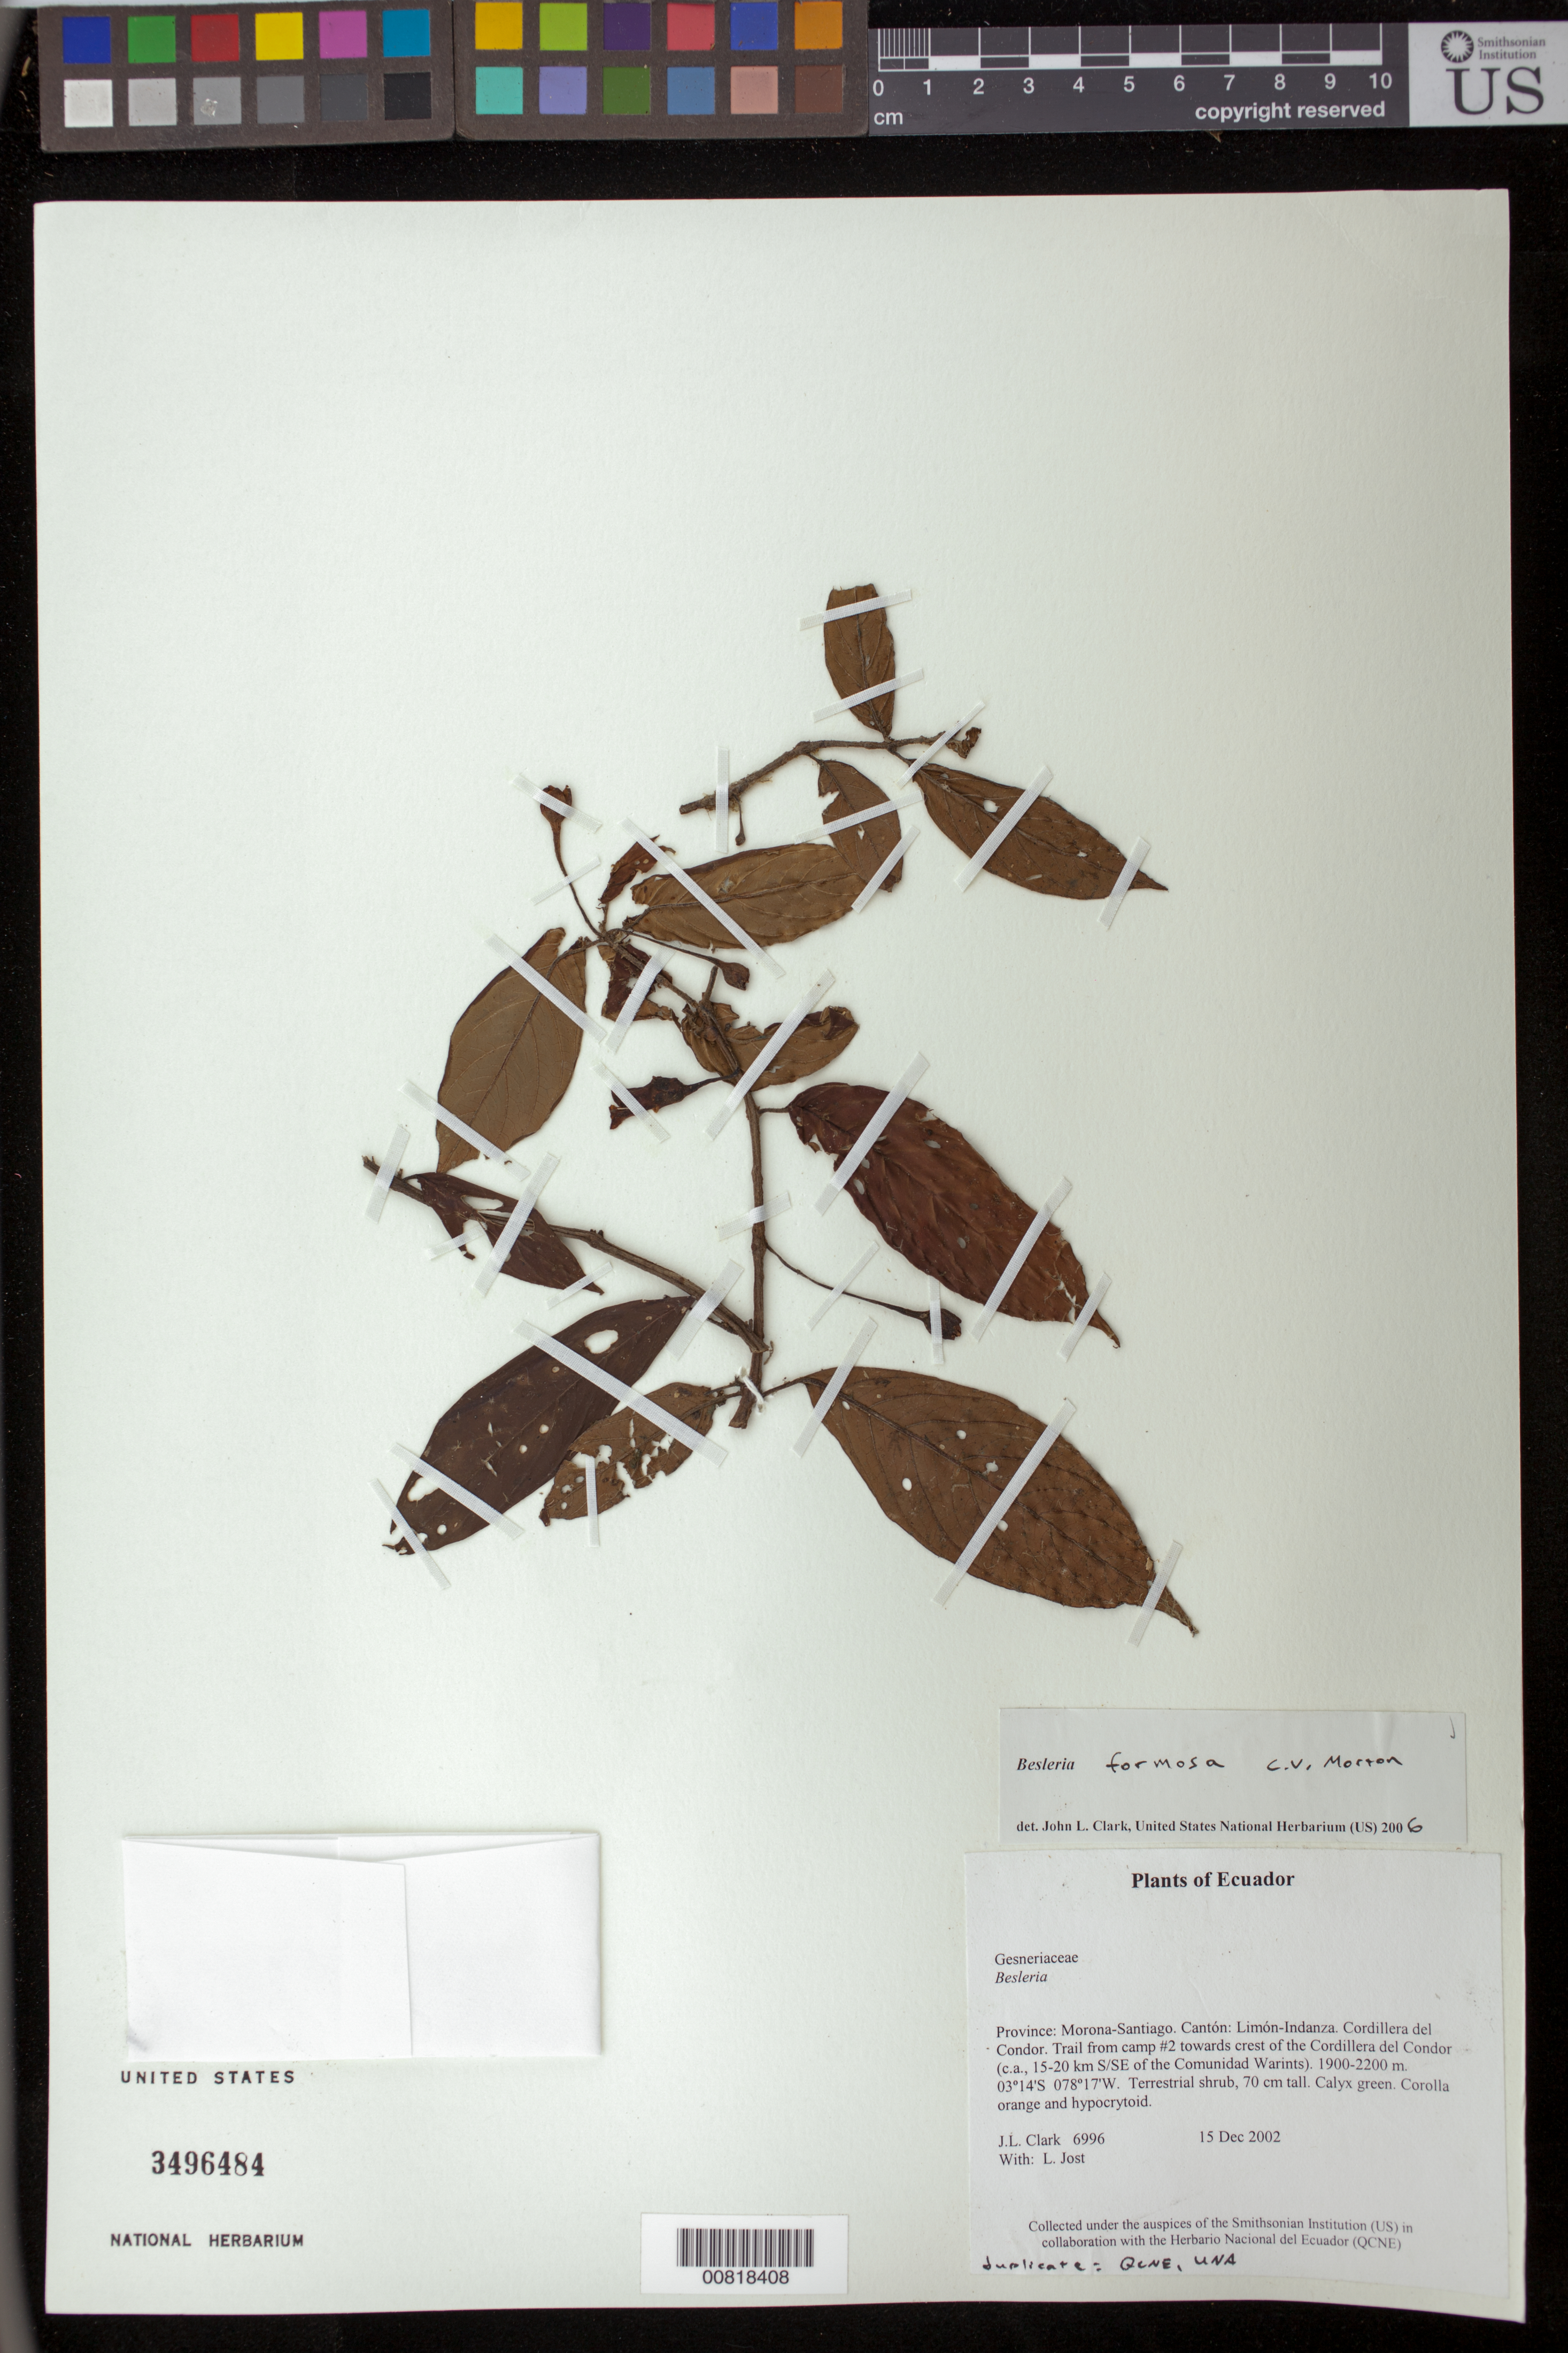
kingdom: Plantae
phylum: Tracheophyta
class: Magnoliopsida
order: Lamiales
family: Gesneriaceae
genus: Besleria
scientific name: Besleria amabilis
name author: C.V. Morton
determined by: Skog, Laurence E.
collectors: J. L. Clark & L. Jost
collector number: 6996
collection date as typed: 15 Dec 2002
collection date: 2002-12-15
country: Ecuador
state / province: Morona-Santiago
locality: Limón-Indanza. Cordillera del Condor. Trail from camp #2 towards crest of the Cordillera del Condor (c.a., 15-20 km S/SE of the Comunidad Warints).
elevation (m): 1900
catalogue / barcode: US 3496484